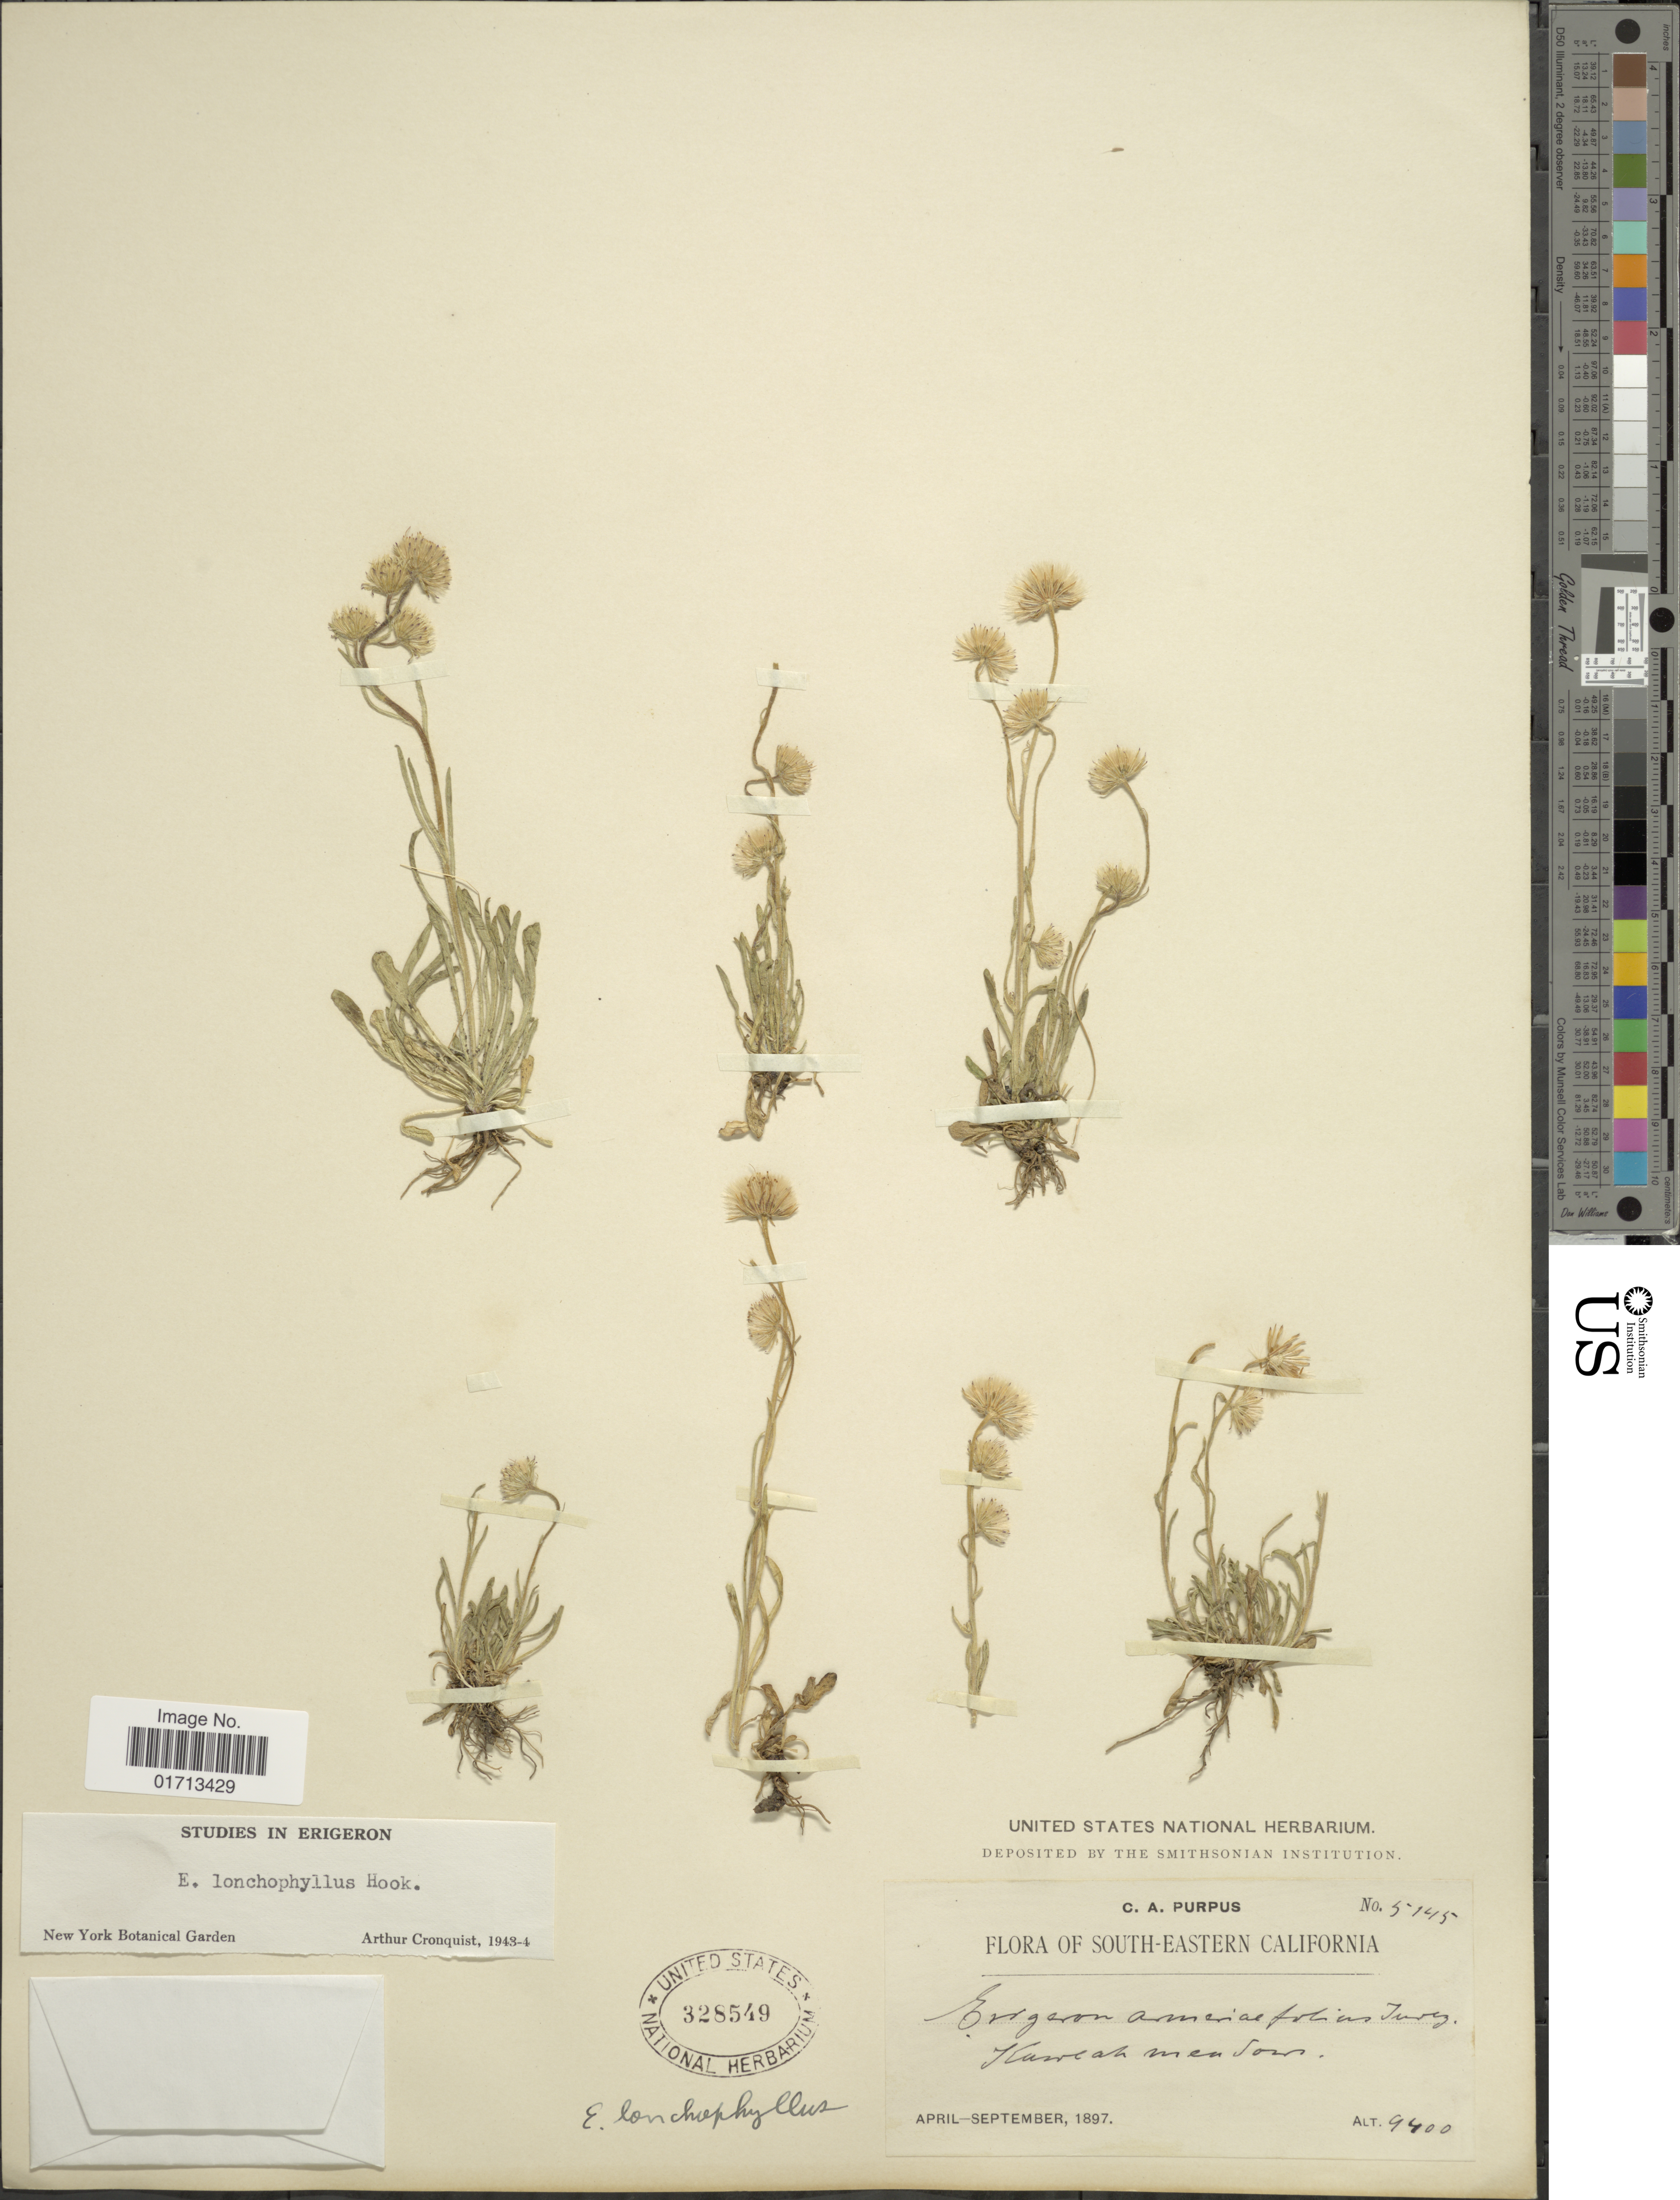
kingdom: Plantae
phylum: Tracheophyta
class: Magnoliopsida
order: Asterales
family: Asteraceae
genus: Erigeron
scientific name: Erigeron lonchophyllus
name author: Hook.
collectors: C. A. Purpus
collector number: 5145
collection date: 1897-04/1897-09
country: United States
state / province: California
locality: South-eastern California. Kaweah Meadows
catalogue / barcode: US 328549